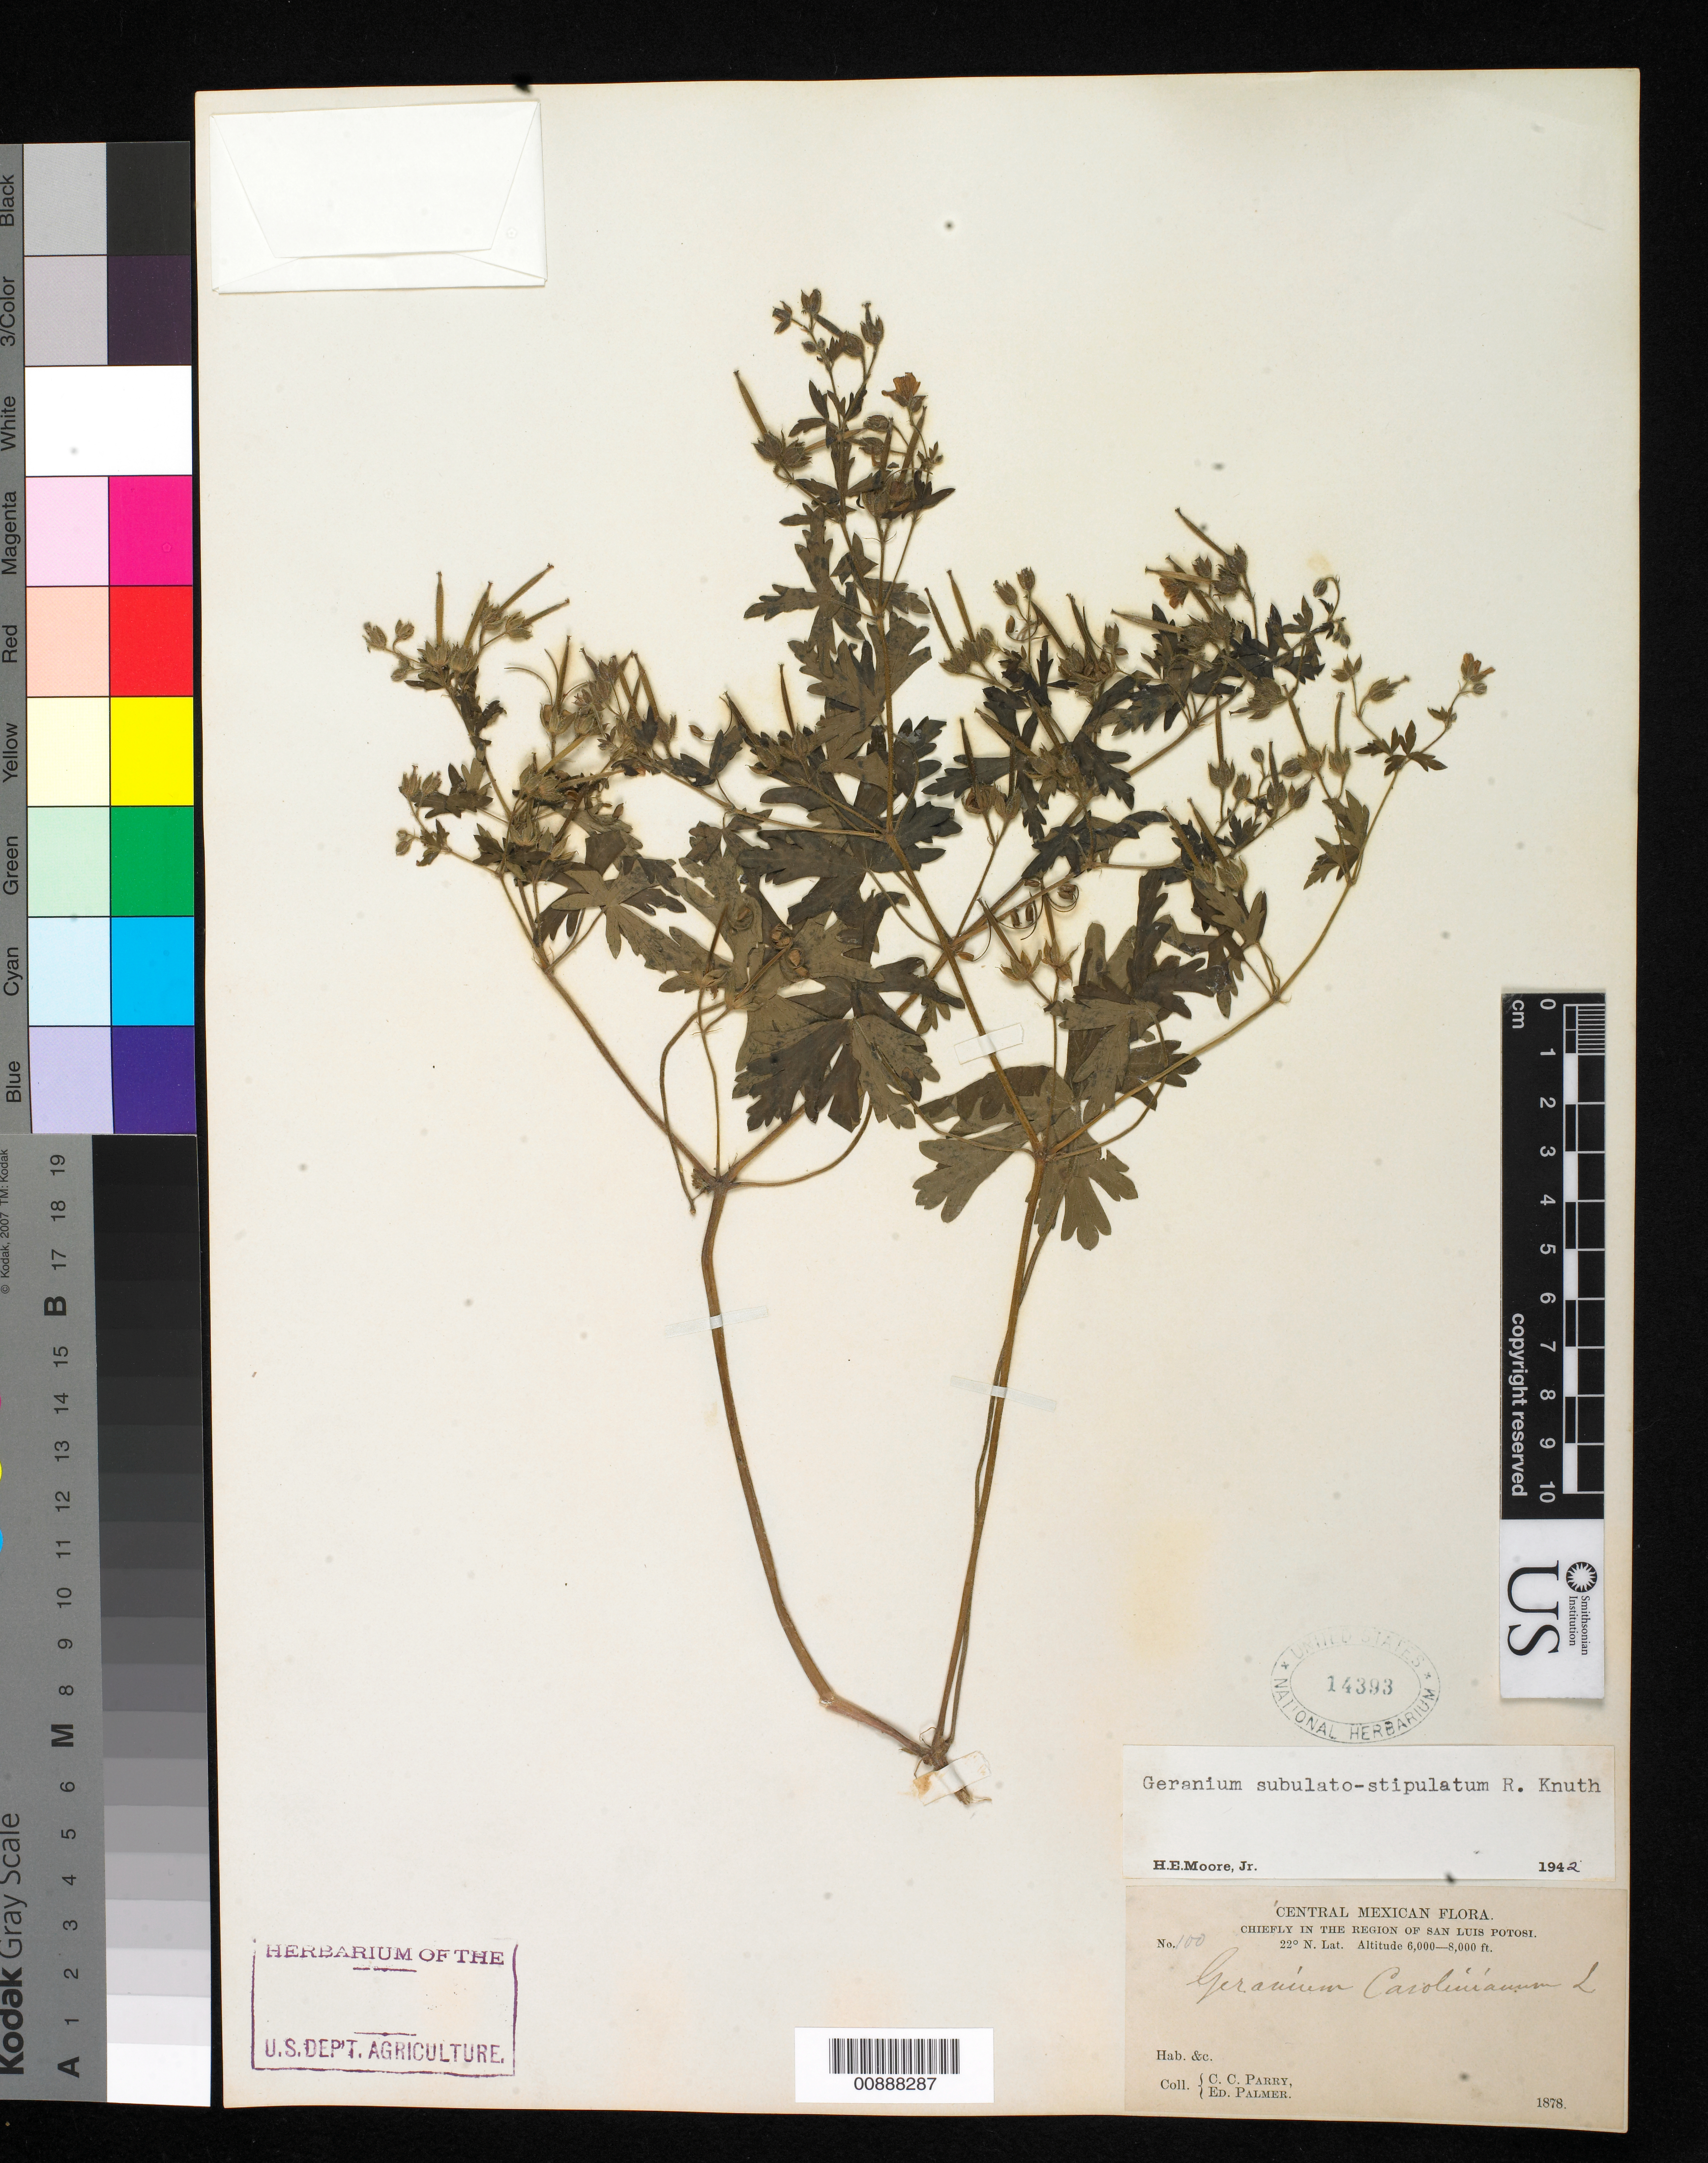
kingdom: Plantae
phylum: Tracheophyta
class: Magnoliopsida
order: Geraniales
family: Geraniaceae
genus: Geranium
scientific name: Geranium seemannii subsp. seemannii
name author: Peyr.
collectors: C. C. Parry & E. Palmer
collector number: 100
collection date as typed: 1878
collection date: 1878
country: Mexico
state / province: San Luis Potosí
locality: Chiefly in the region of San Luis Potosí.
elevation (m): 1829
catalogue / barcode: US 14393